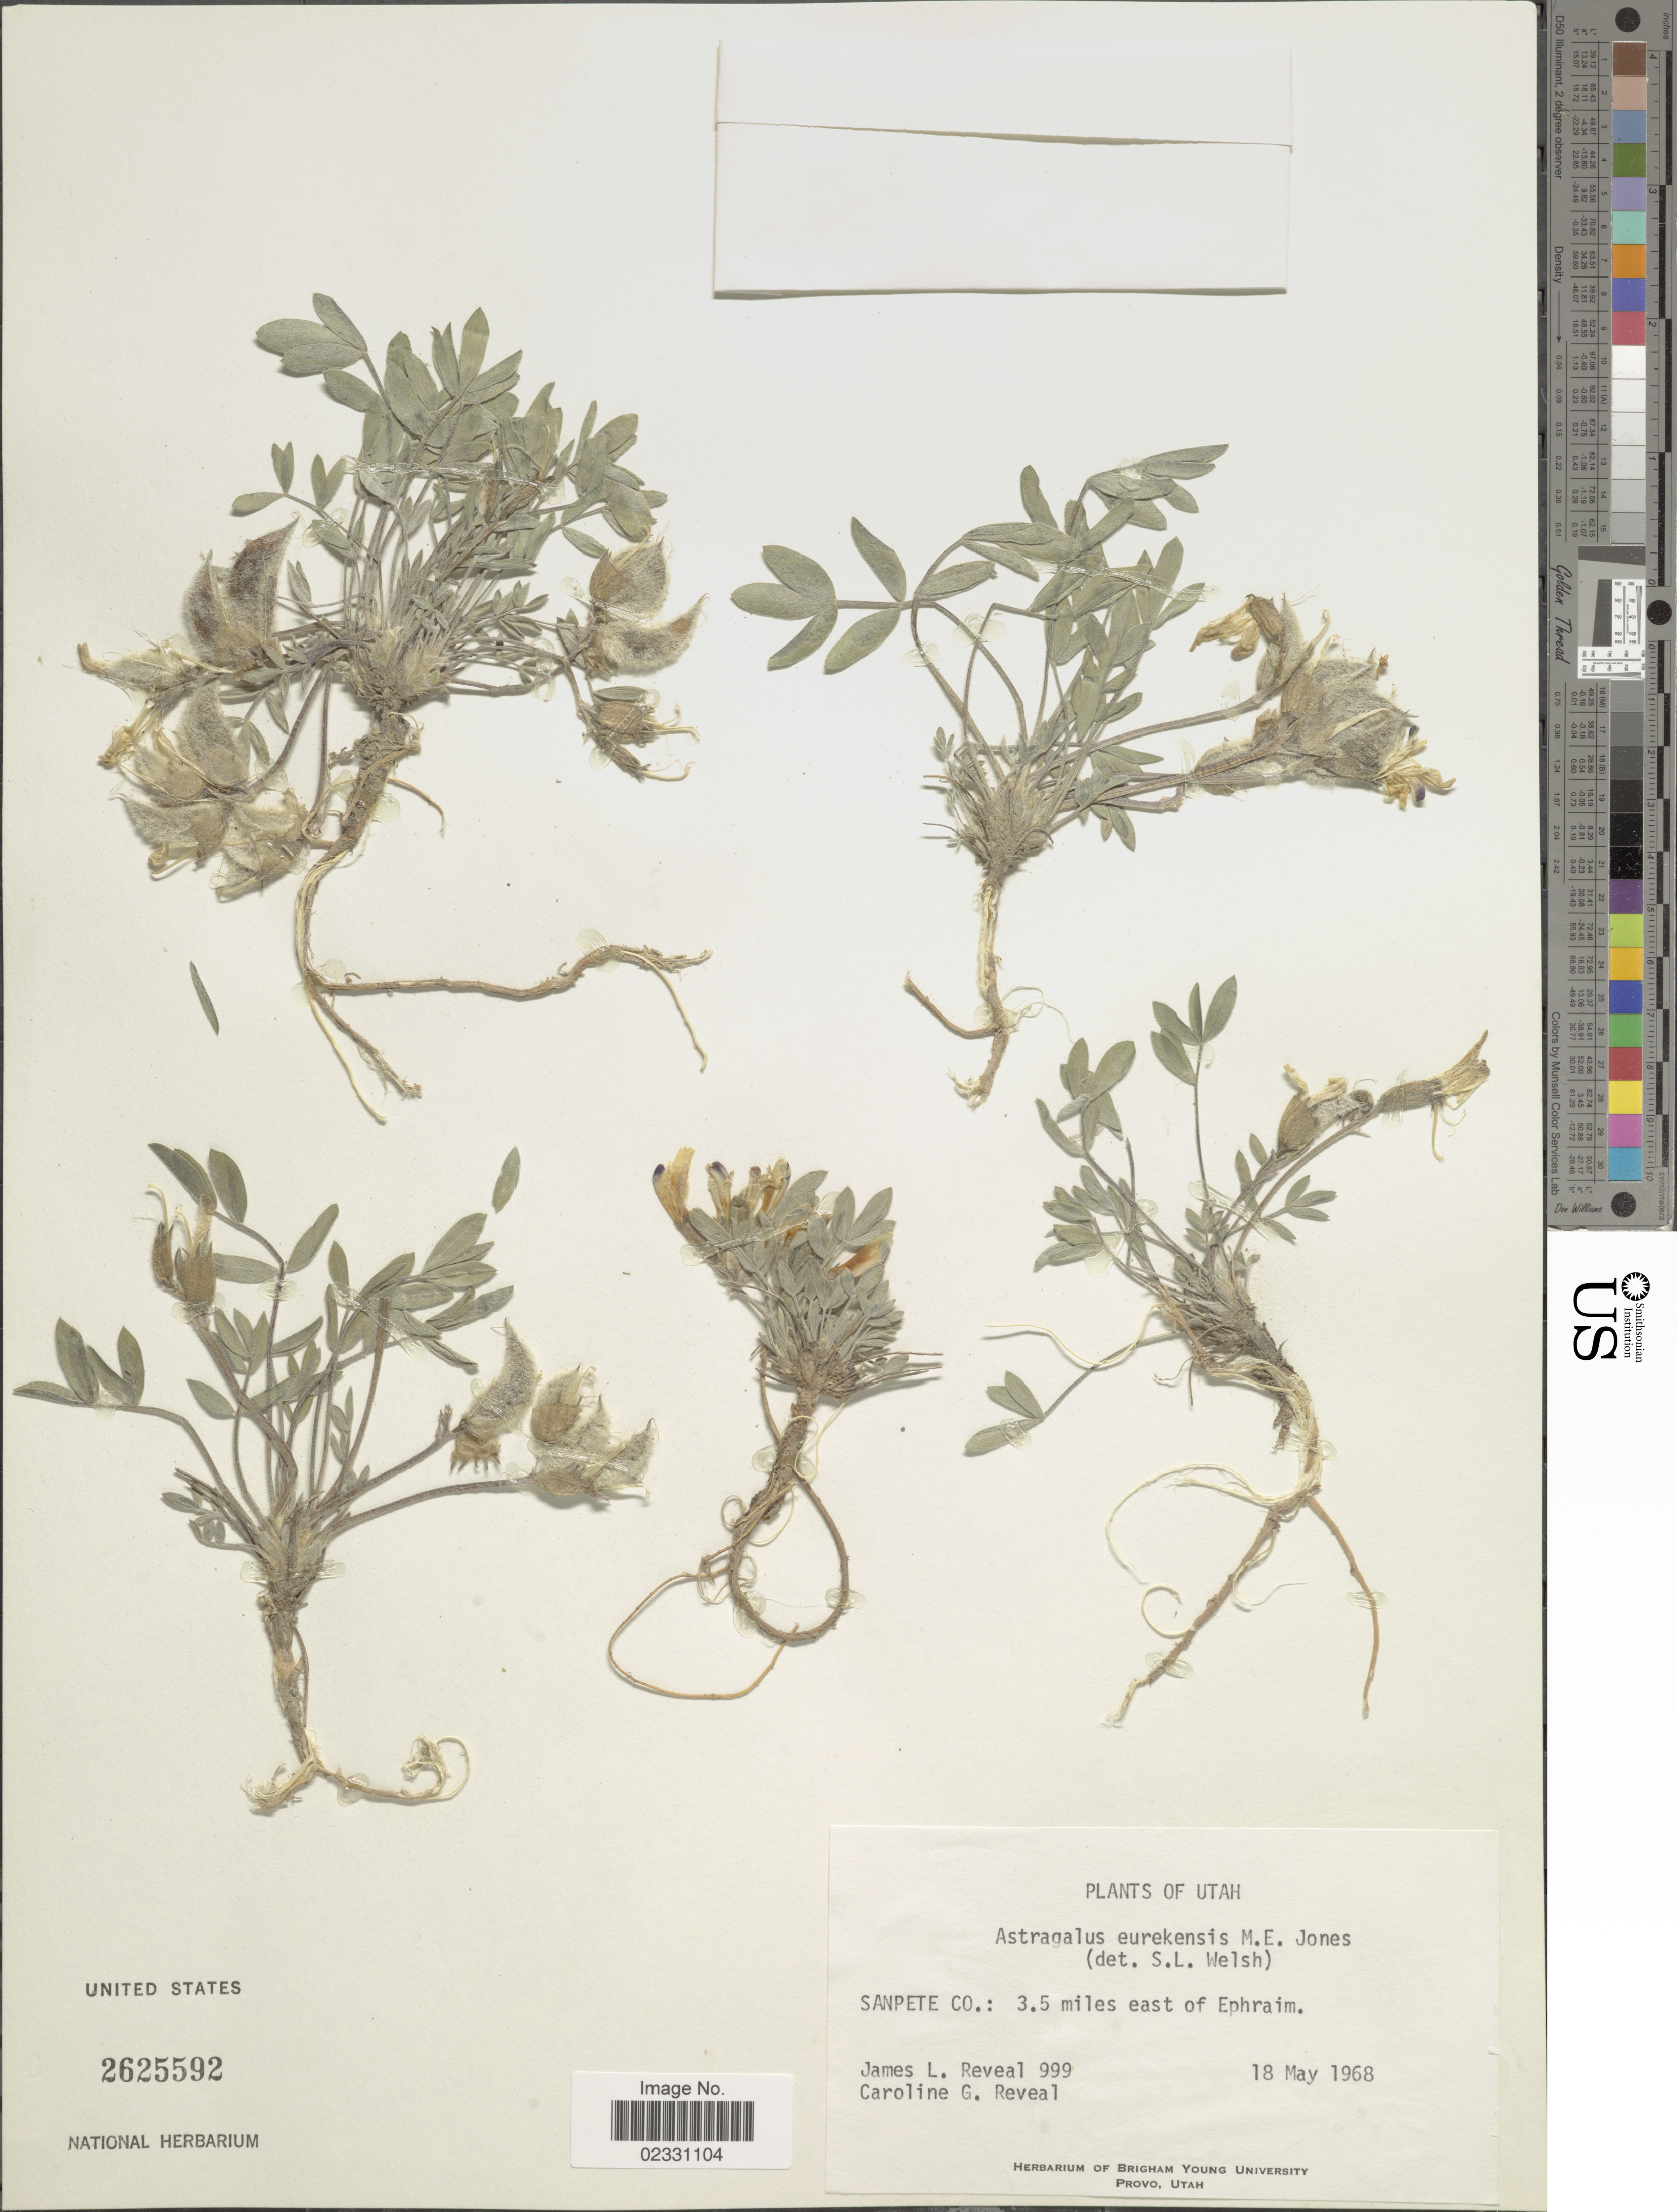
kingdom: Plantae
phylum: Tracheophyta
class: Magnoliopsida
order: Fabales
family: Fabaceae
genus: Astragalus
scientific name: Astragalus eurekensis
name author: M.E. Jones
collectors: J. L. Reveal & C. G. Reveal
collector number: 999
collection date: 1968-05-18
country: United States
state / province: Utah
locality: Sanpete Co.: 3.5 miles east of Ephraim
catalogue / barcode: US 2625592